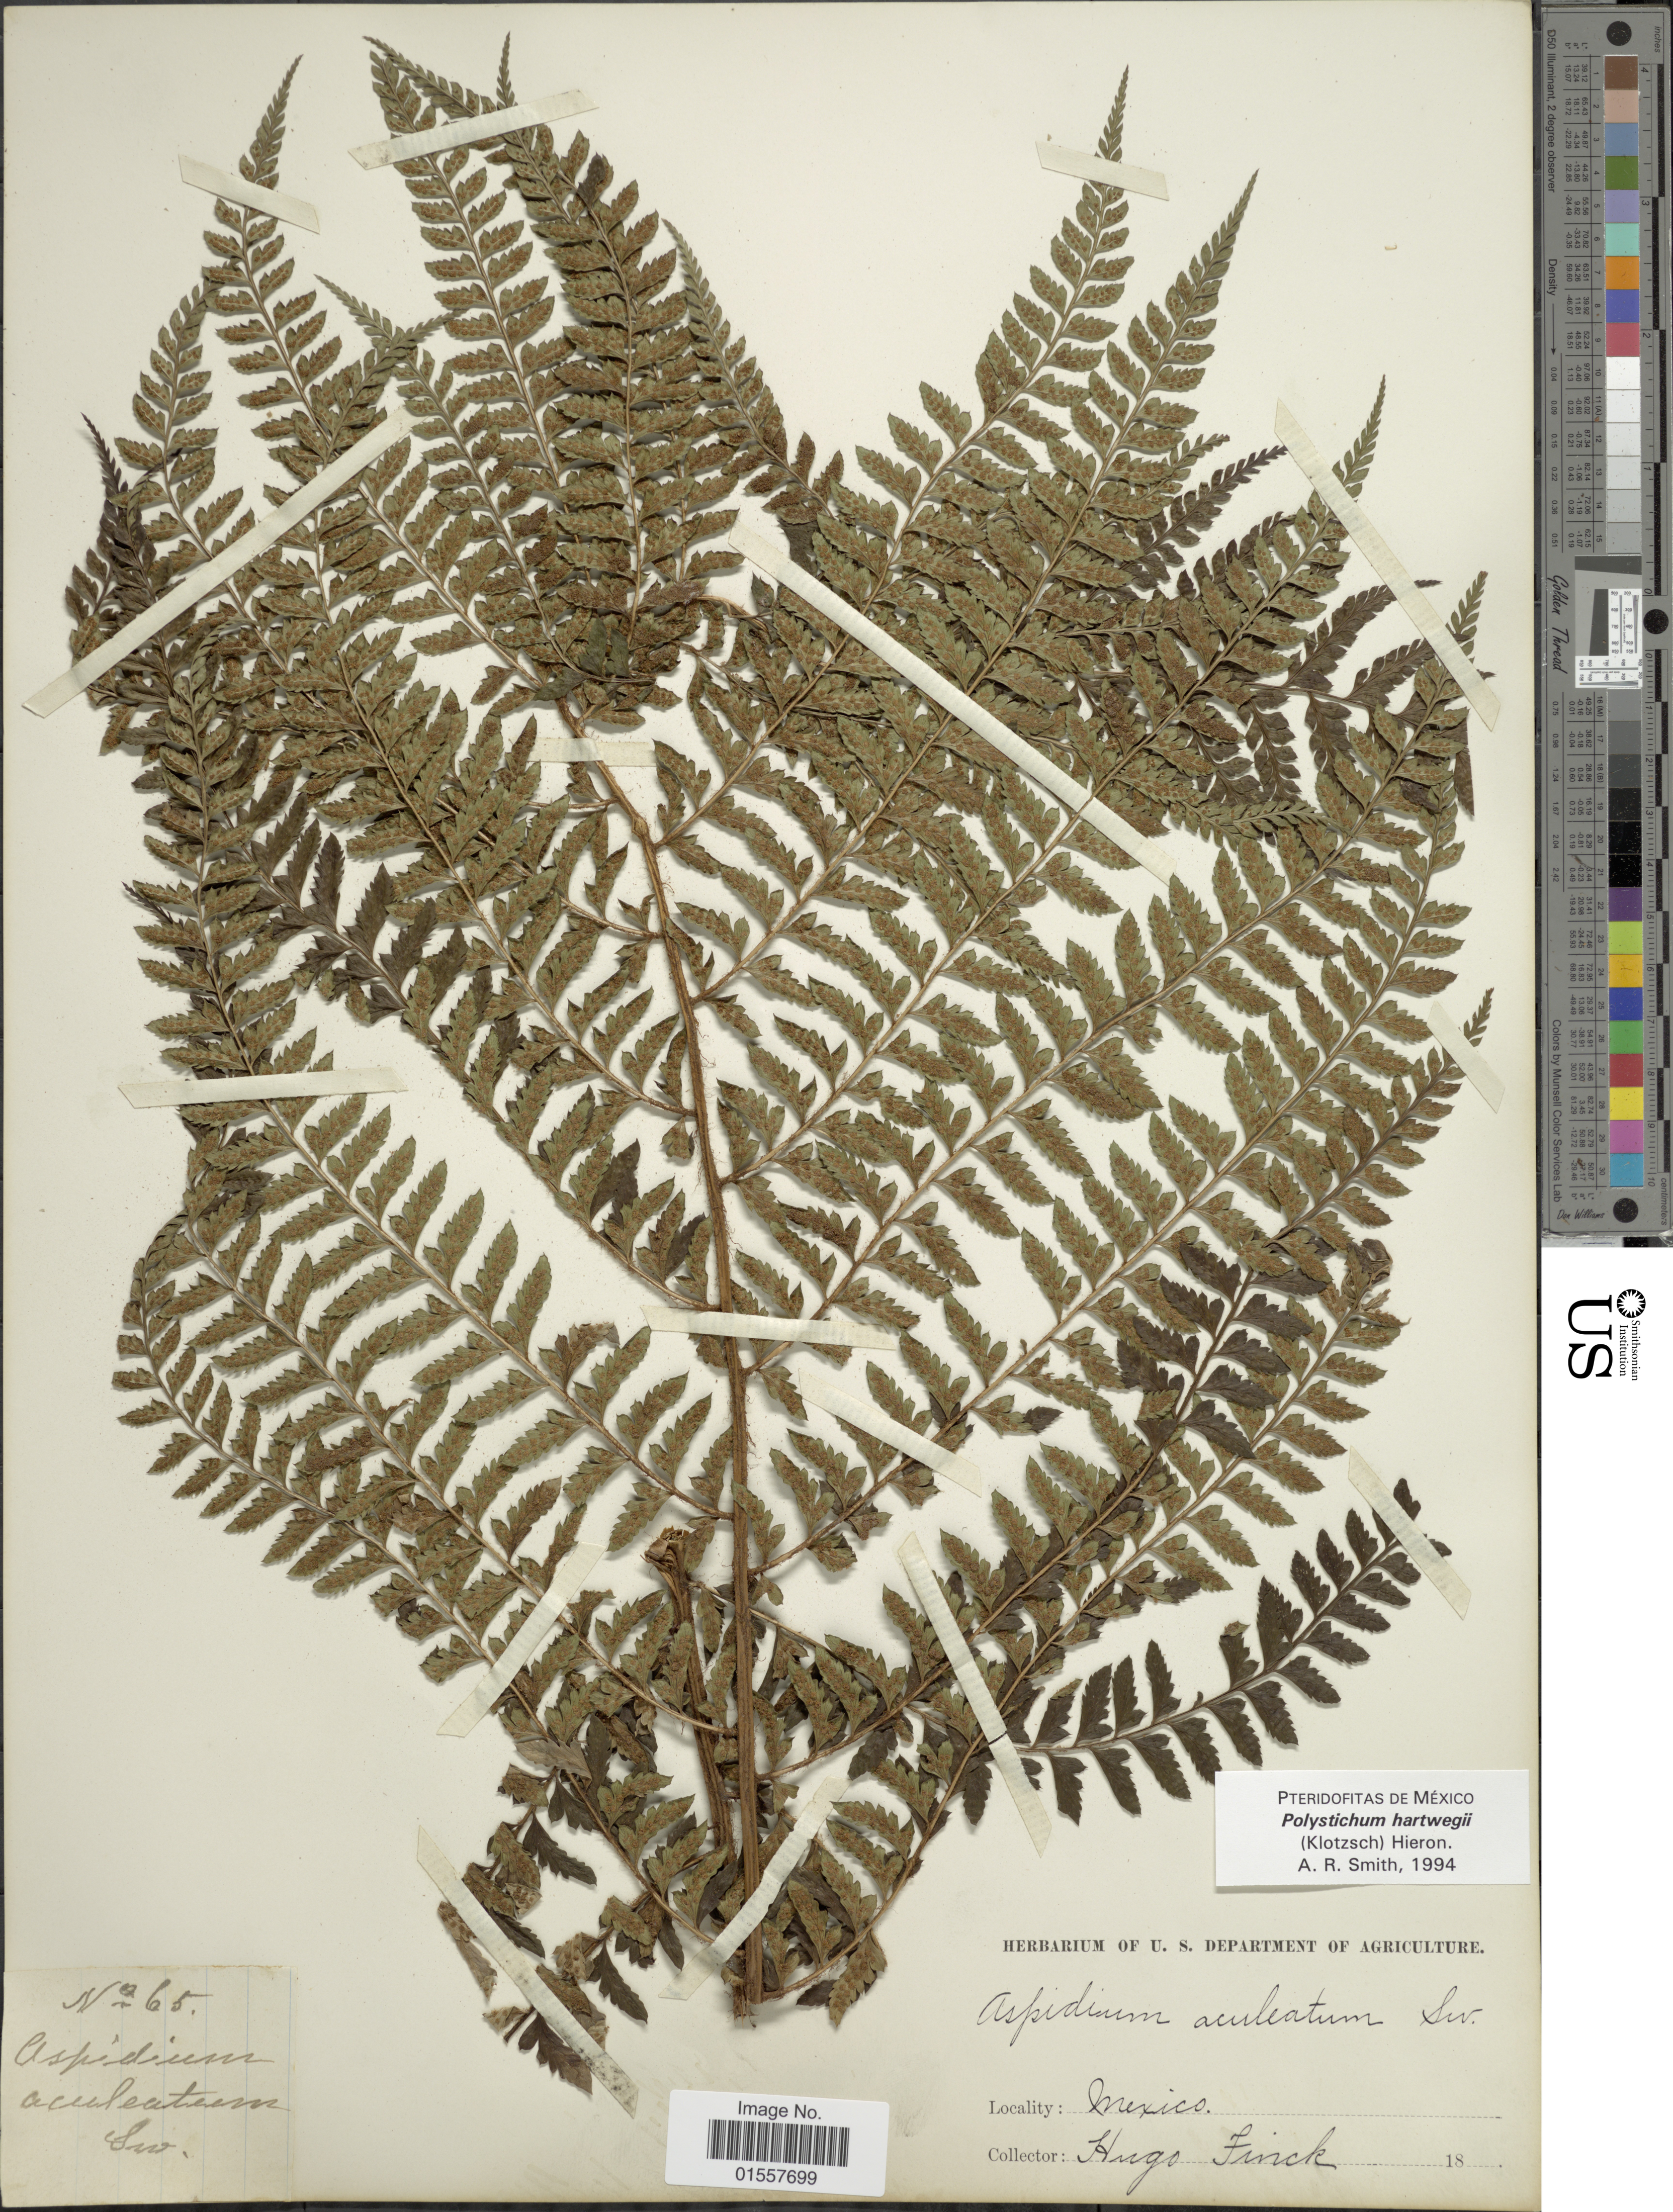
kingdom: Plantae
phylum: Tracheophyta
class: Polypodiopsida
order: Polypodiales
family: Dryopteridaceae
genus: Polystichum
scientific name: Polystichum hartwegii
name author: (Klotzsch) Hieron.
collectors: H. Finck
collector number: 65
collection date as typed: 18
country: Mexico